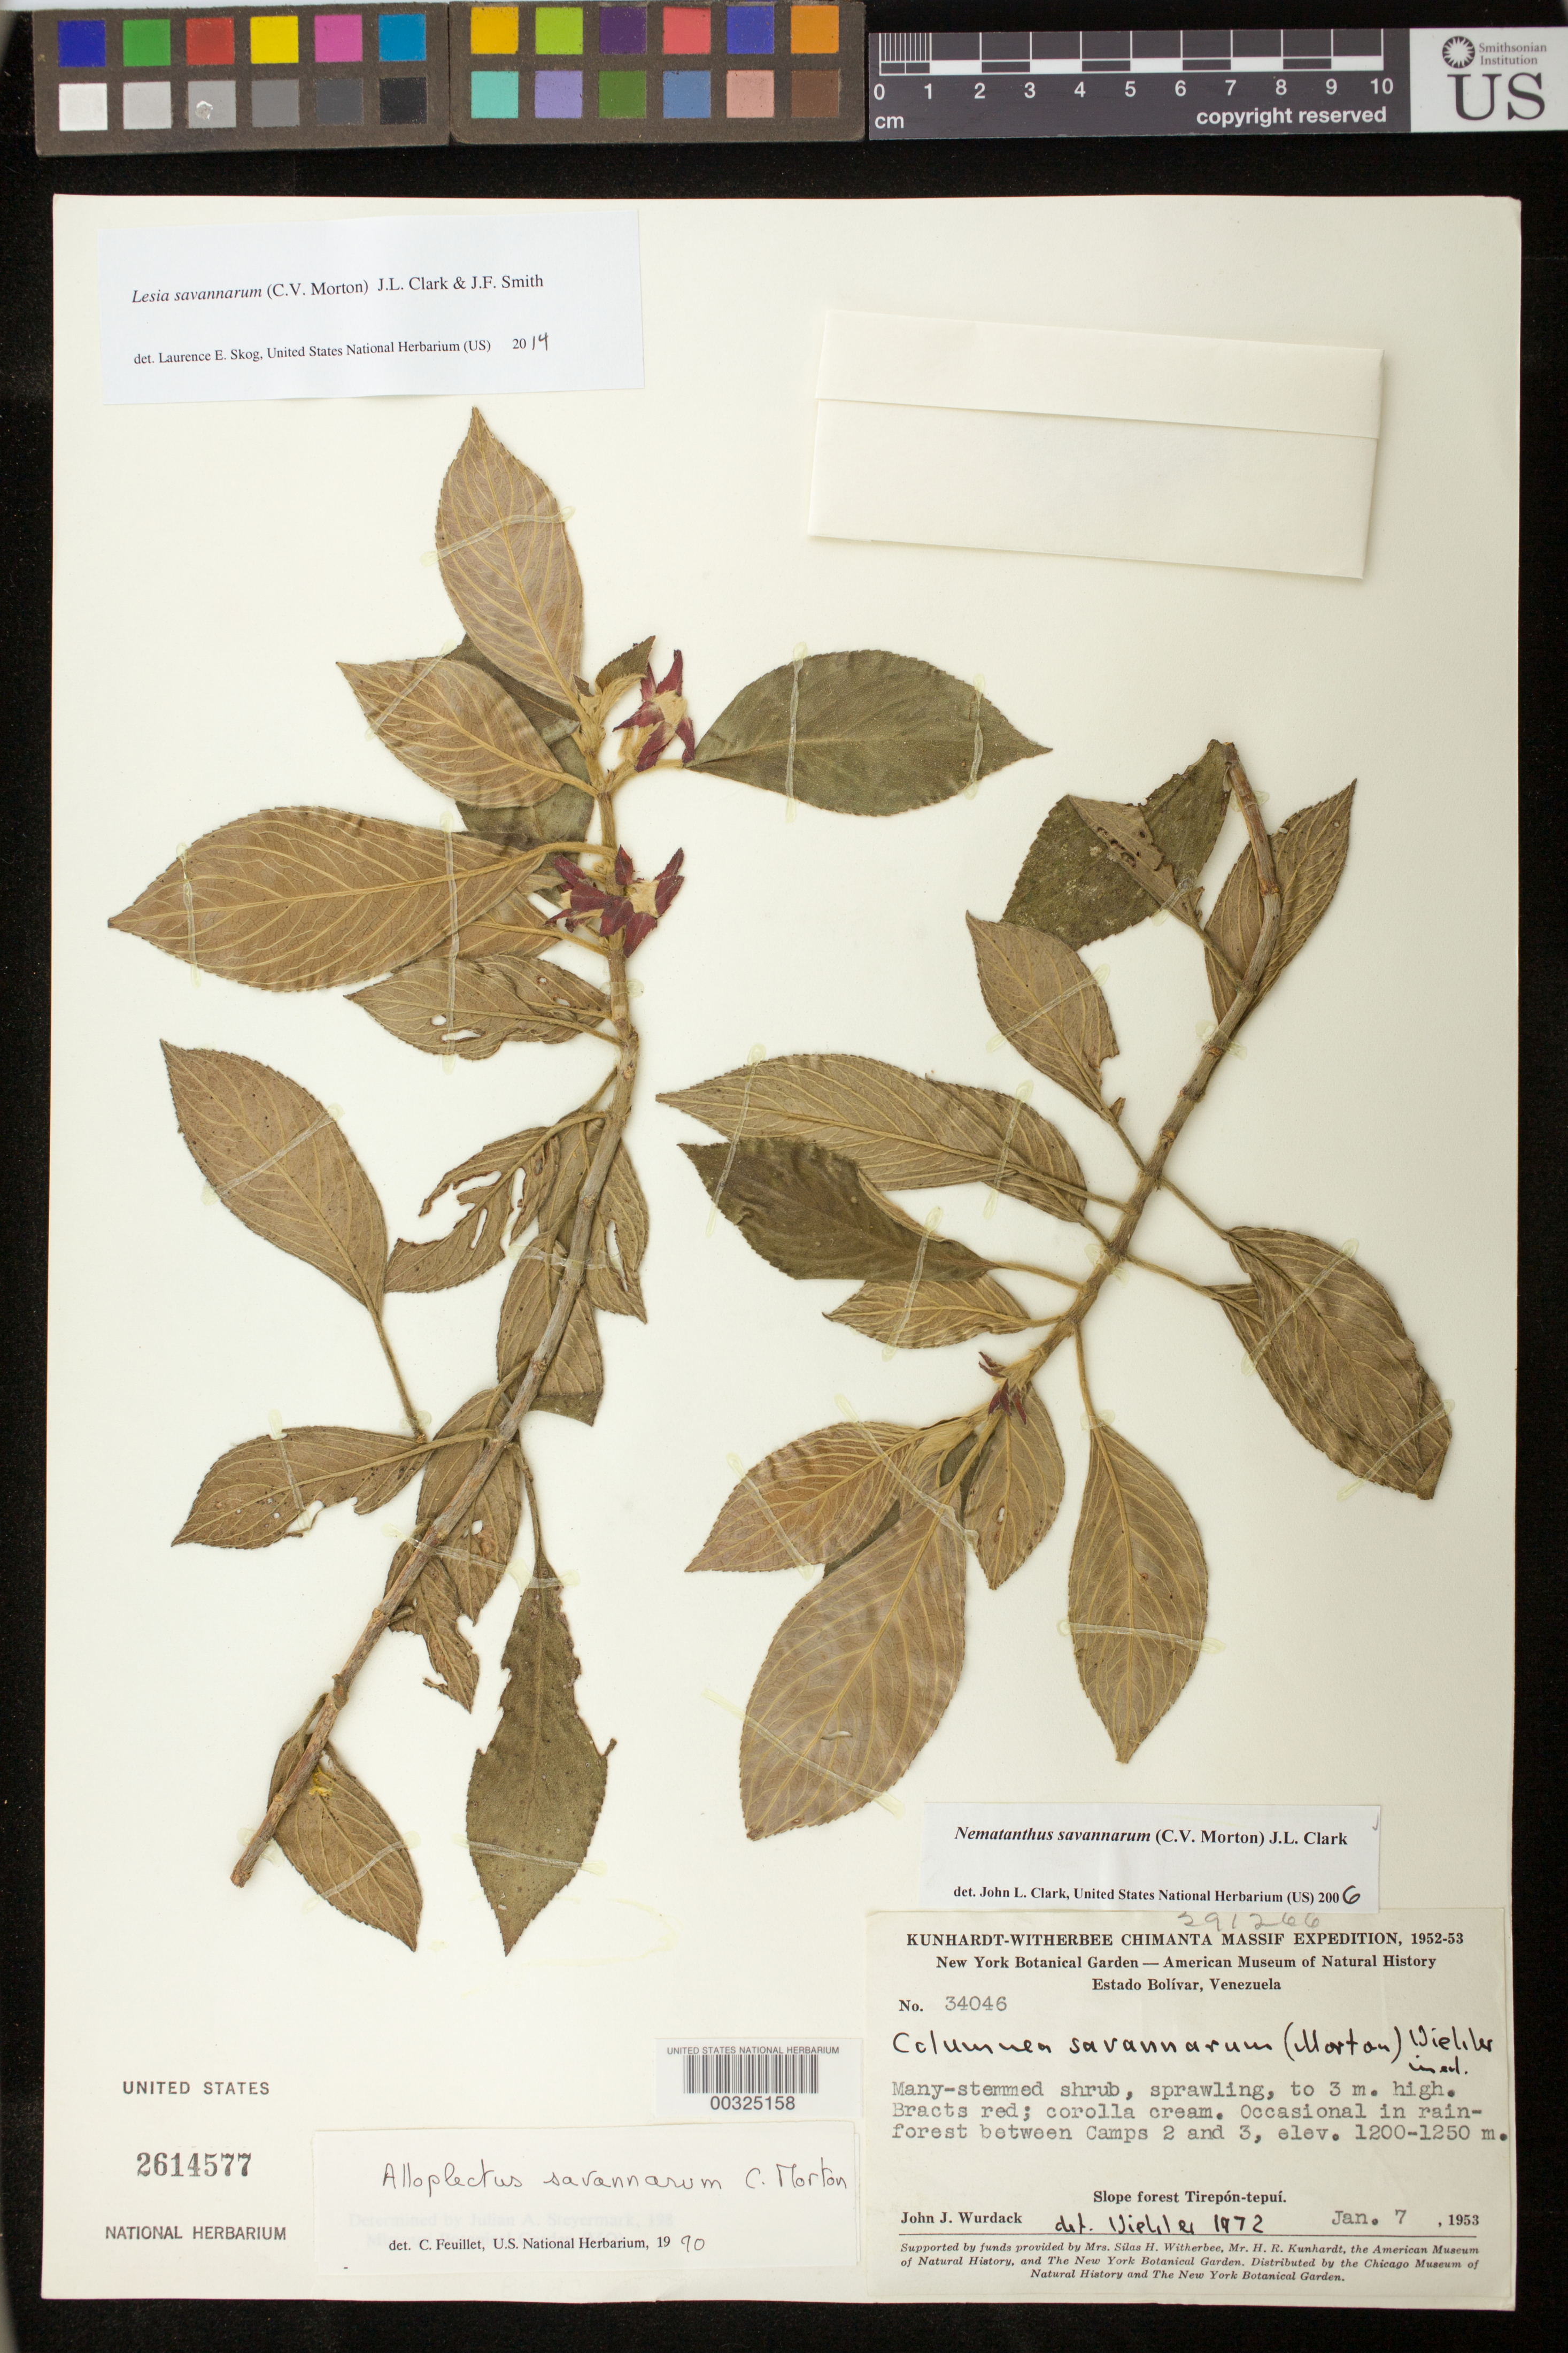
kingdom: Plantae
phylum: Tracheophyta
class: Magnoliopsida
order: Lamiales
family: Gesneriaceae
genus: Lesia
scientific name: Lesia savannarum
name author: (C.V. Morton) J.L. Clark & J.F. Sm.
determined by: Skog, Laurence E.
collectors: J. J. Wurdack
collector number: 34046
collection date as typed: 07 Jan 1953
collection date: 1953-01-07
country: Venezuela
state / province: Bolívar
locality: Tirepón-tepuí, between Camps 2 and 3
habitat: Rainforest; slope forest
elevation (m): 1200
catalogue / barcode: US 2614577